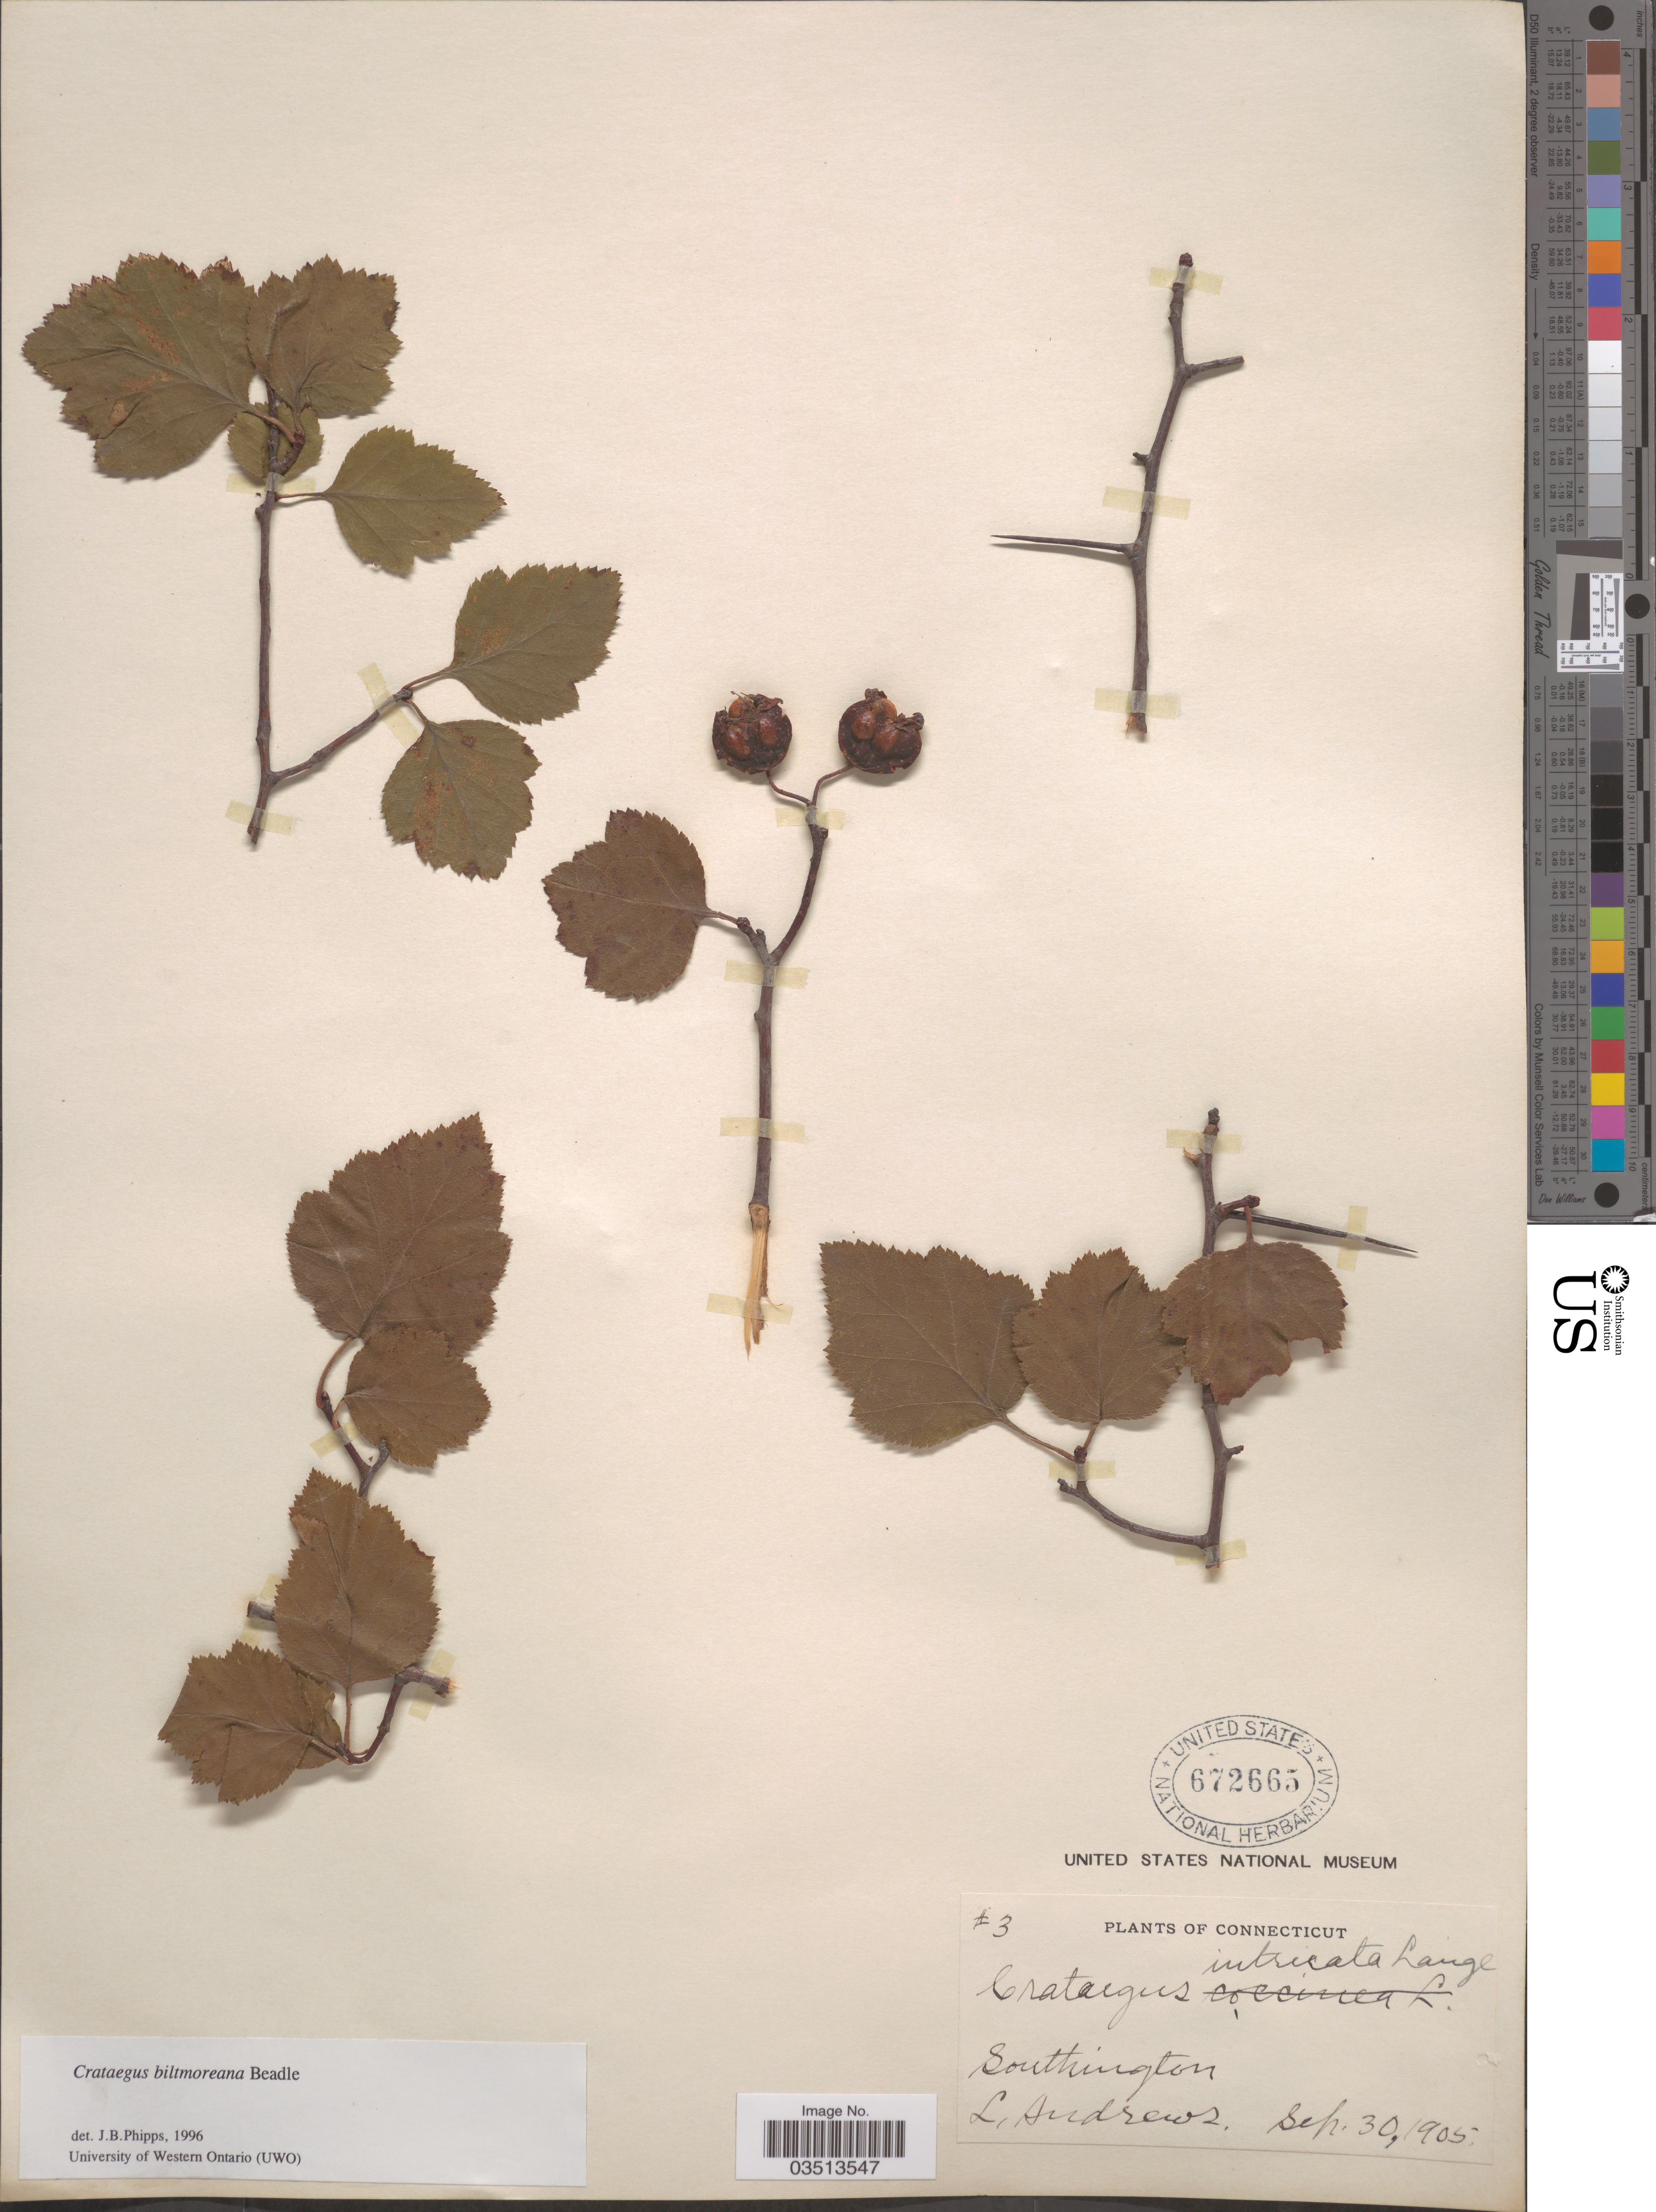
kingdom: Plantae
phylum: Tracheophyta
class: Magnoliopsida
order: Rosales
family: Rosaceae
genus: Crataegus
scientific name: Crataegus biltmoreana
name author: Beadle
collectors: L. Andrews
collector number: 3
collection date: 1905-09-30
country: United States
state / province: Connecticut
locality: Southington.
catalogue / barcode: US 672665